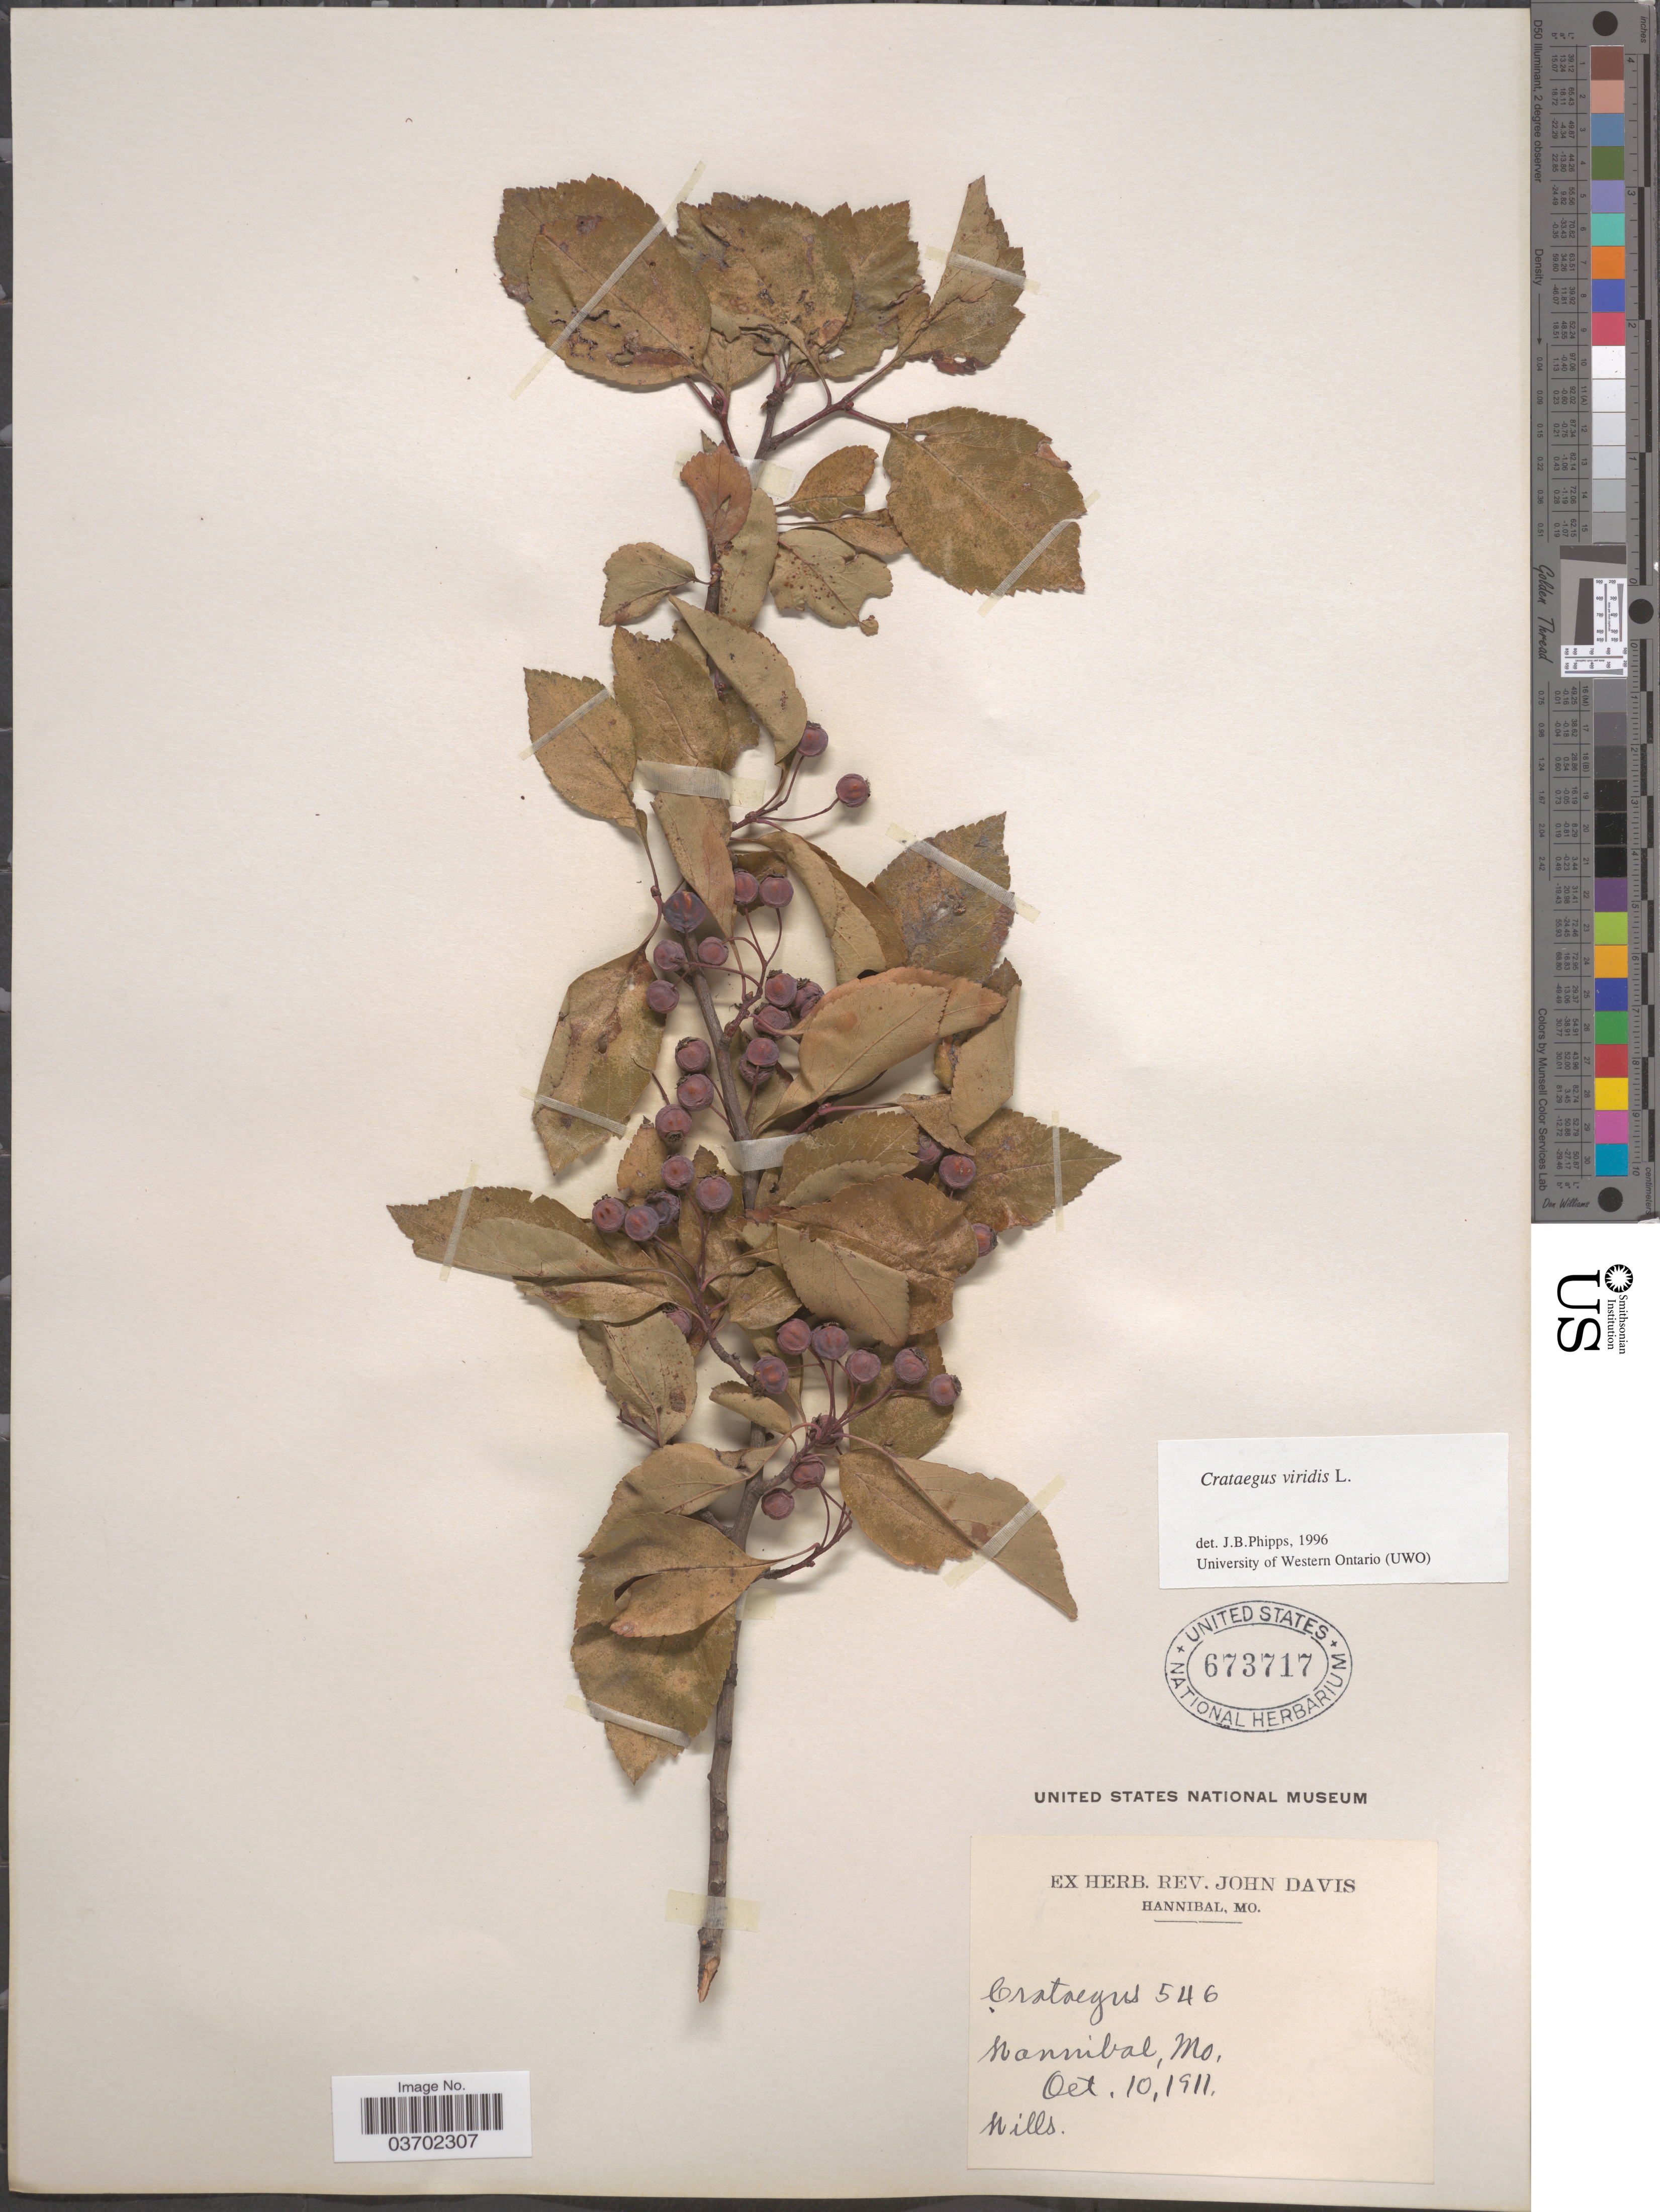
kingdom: Plantae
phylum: Tracheophyta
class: Magnoliopsida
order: Rosales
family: Rosaceae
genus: Crataegus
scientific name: Crataegus viridis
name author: L.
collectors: ex herb. Rev. John Davis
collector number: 546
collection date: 1911-10-10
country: United States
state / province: Missouri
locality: Hannibal.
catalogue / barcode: US 673717